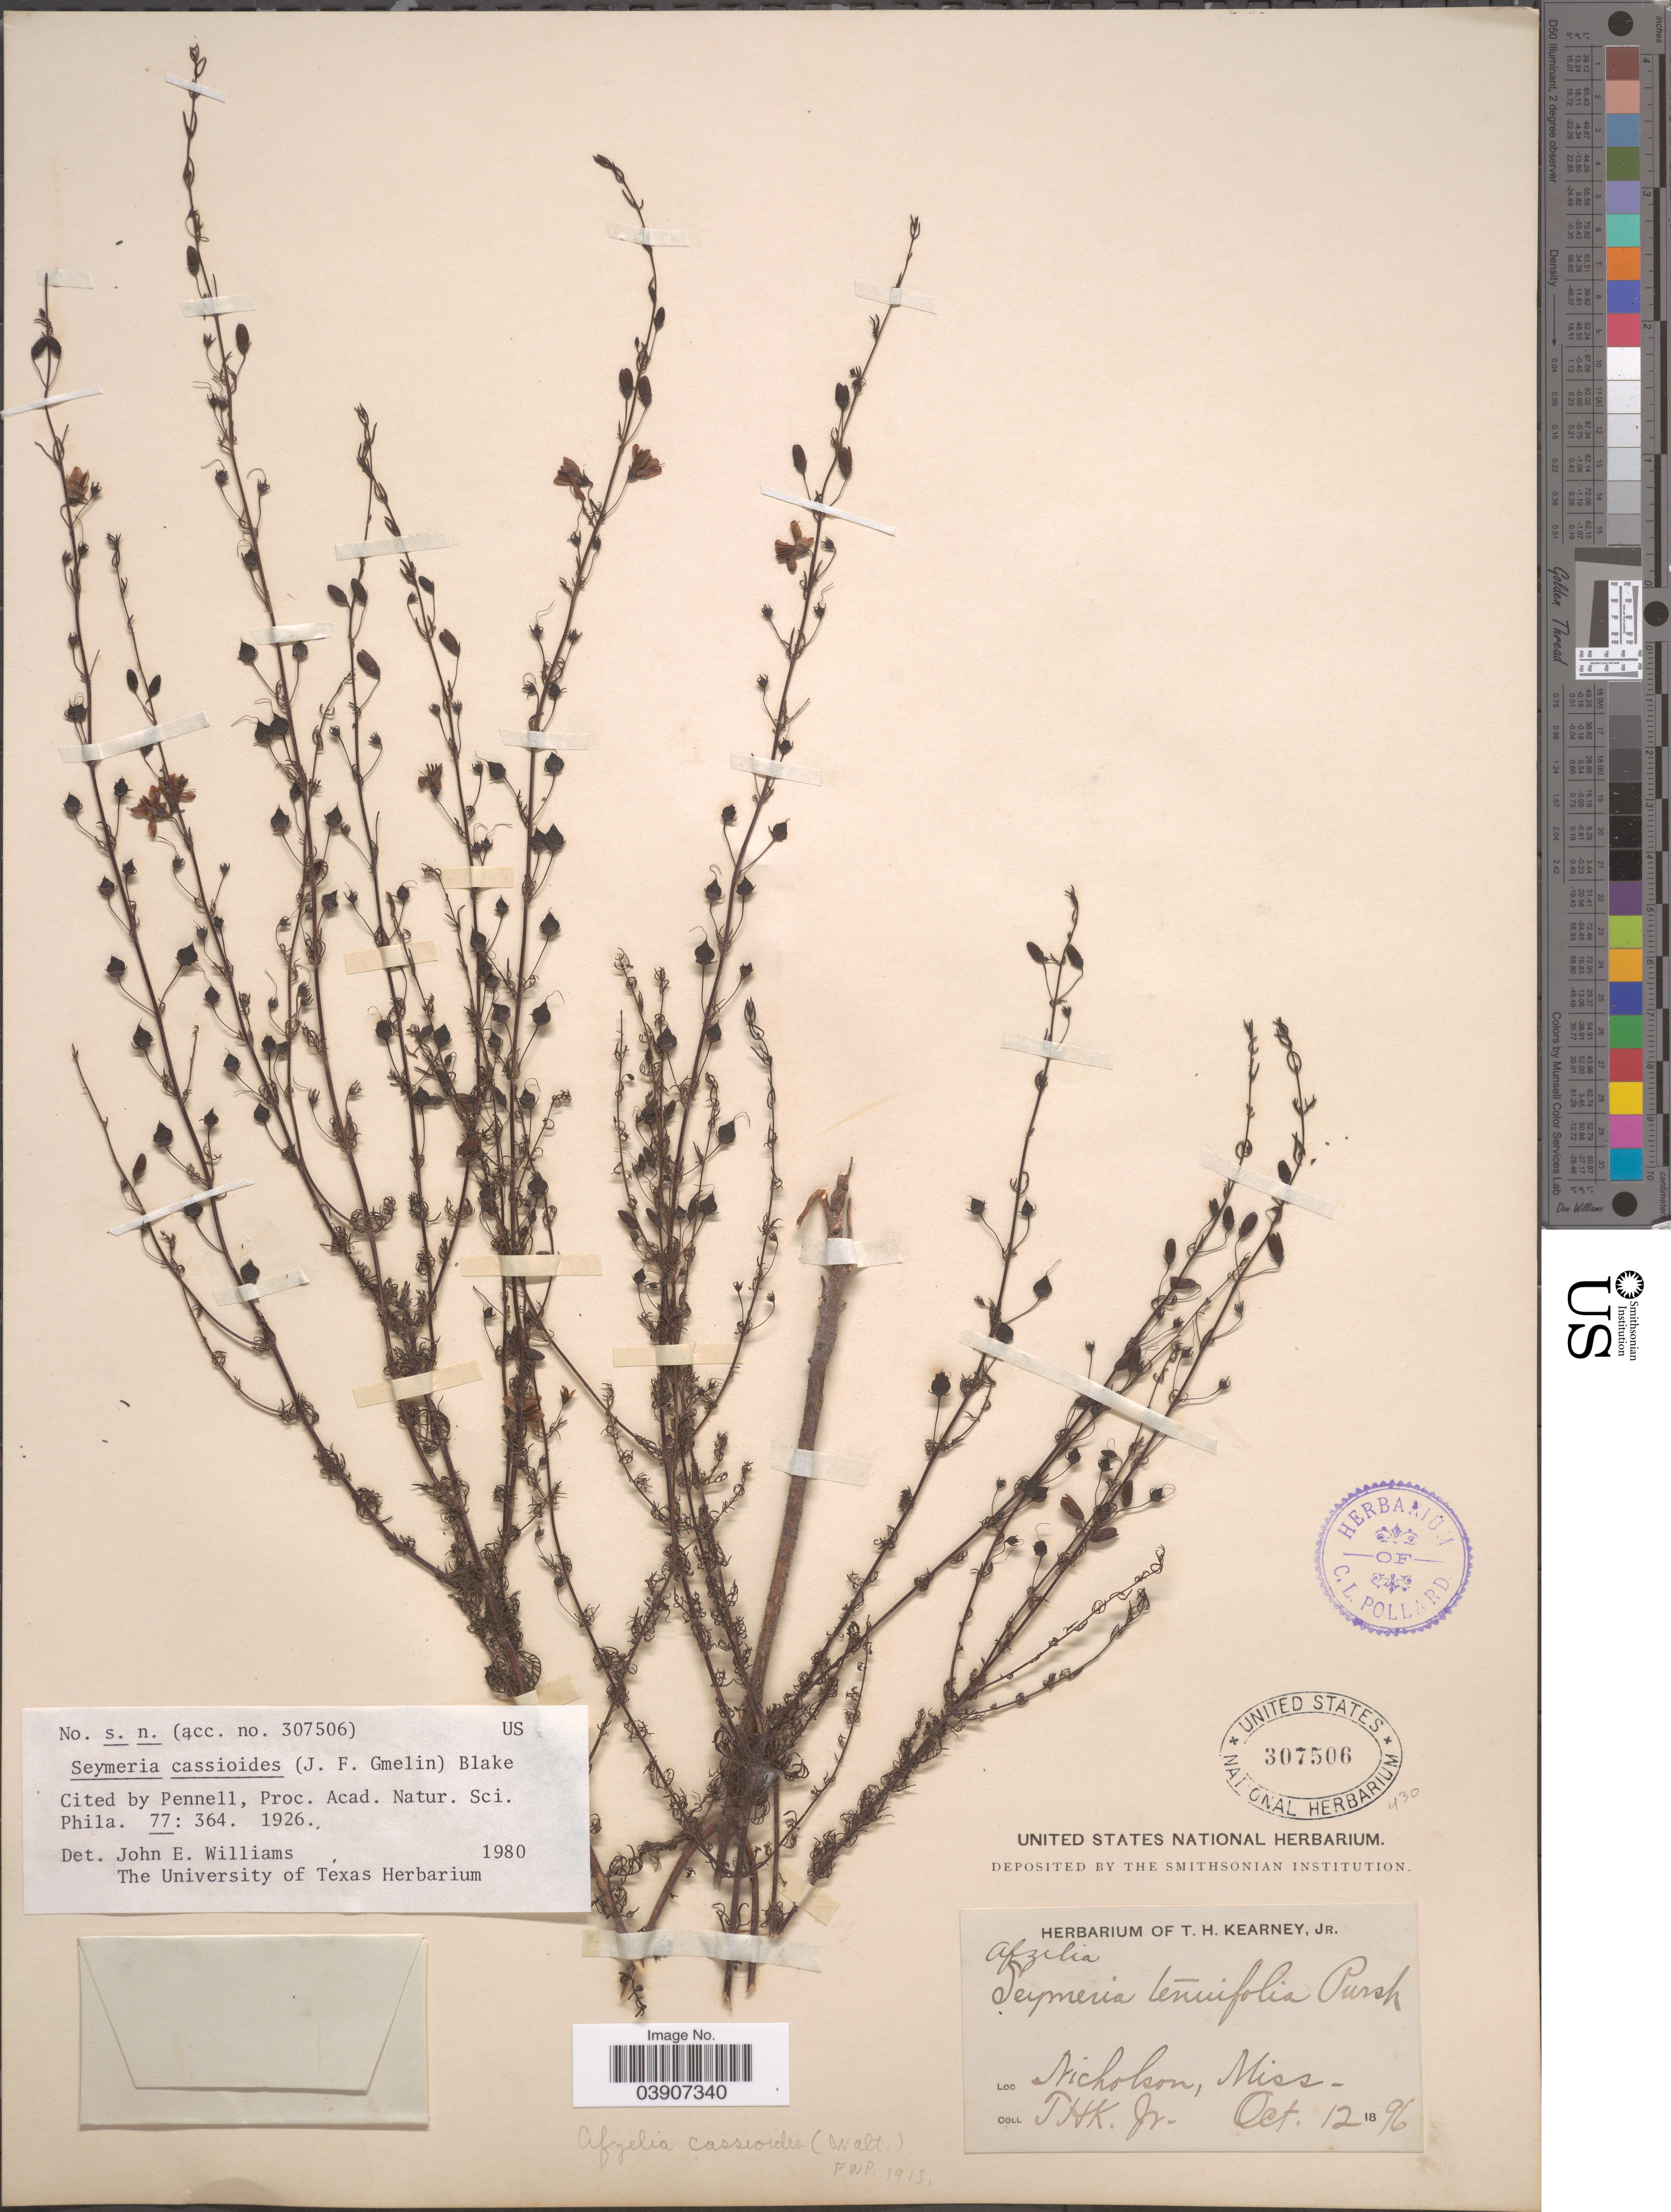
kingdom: Plantae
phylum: Tracheophyta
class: Magnoliopsida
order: Lamiales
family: Orobanchaceae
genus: Seymeria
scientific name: Seymeria cassioides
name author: (J.F. Gmel.) S.F. Blake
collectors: T. H. Kearney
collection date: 1896-10-12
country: United States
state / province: Mississippi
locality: Nicholson.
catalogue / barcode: US 307506